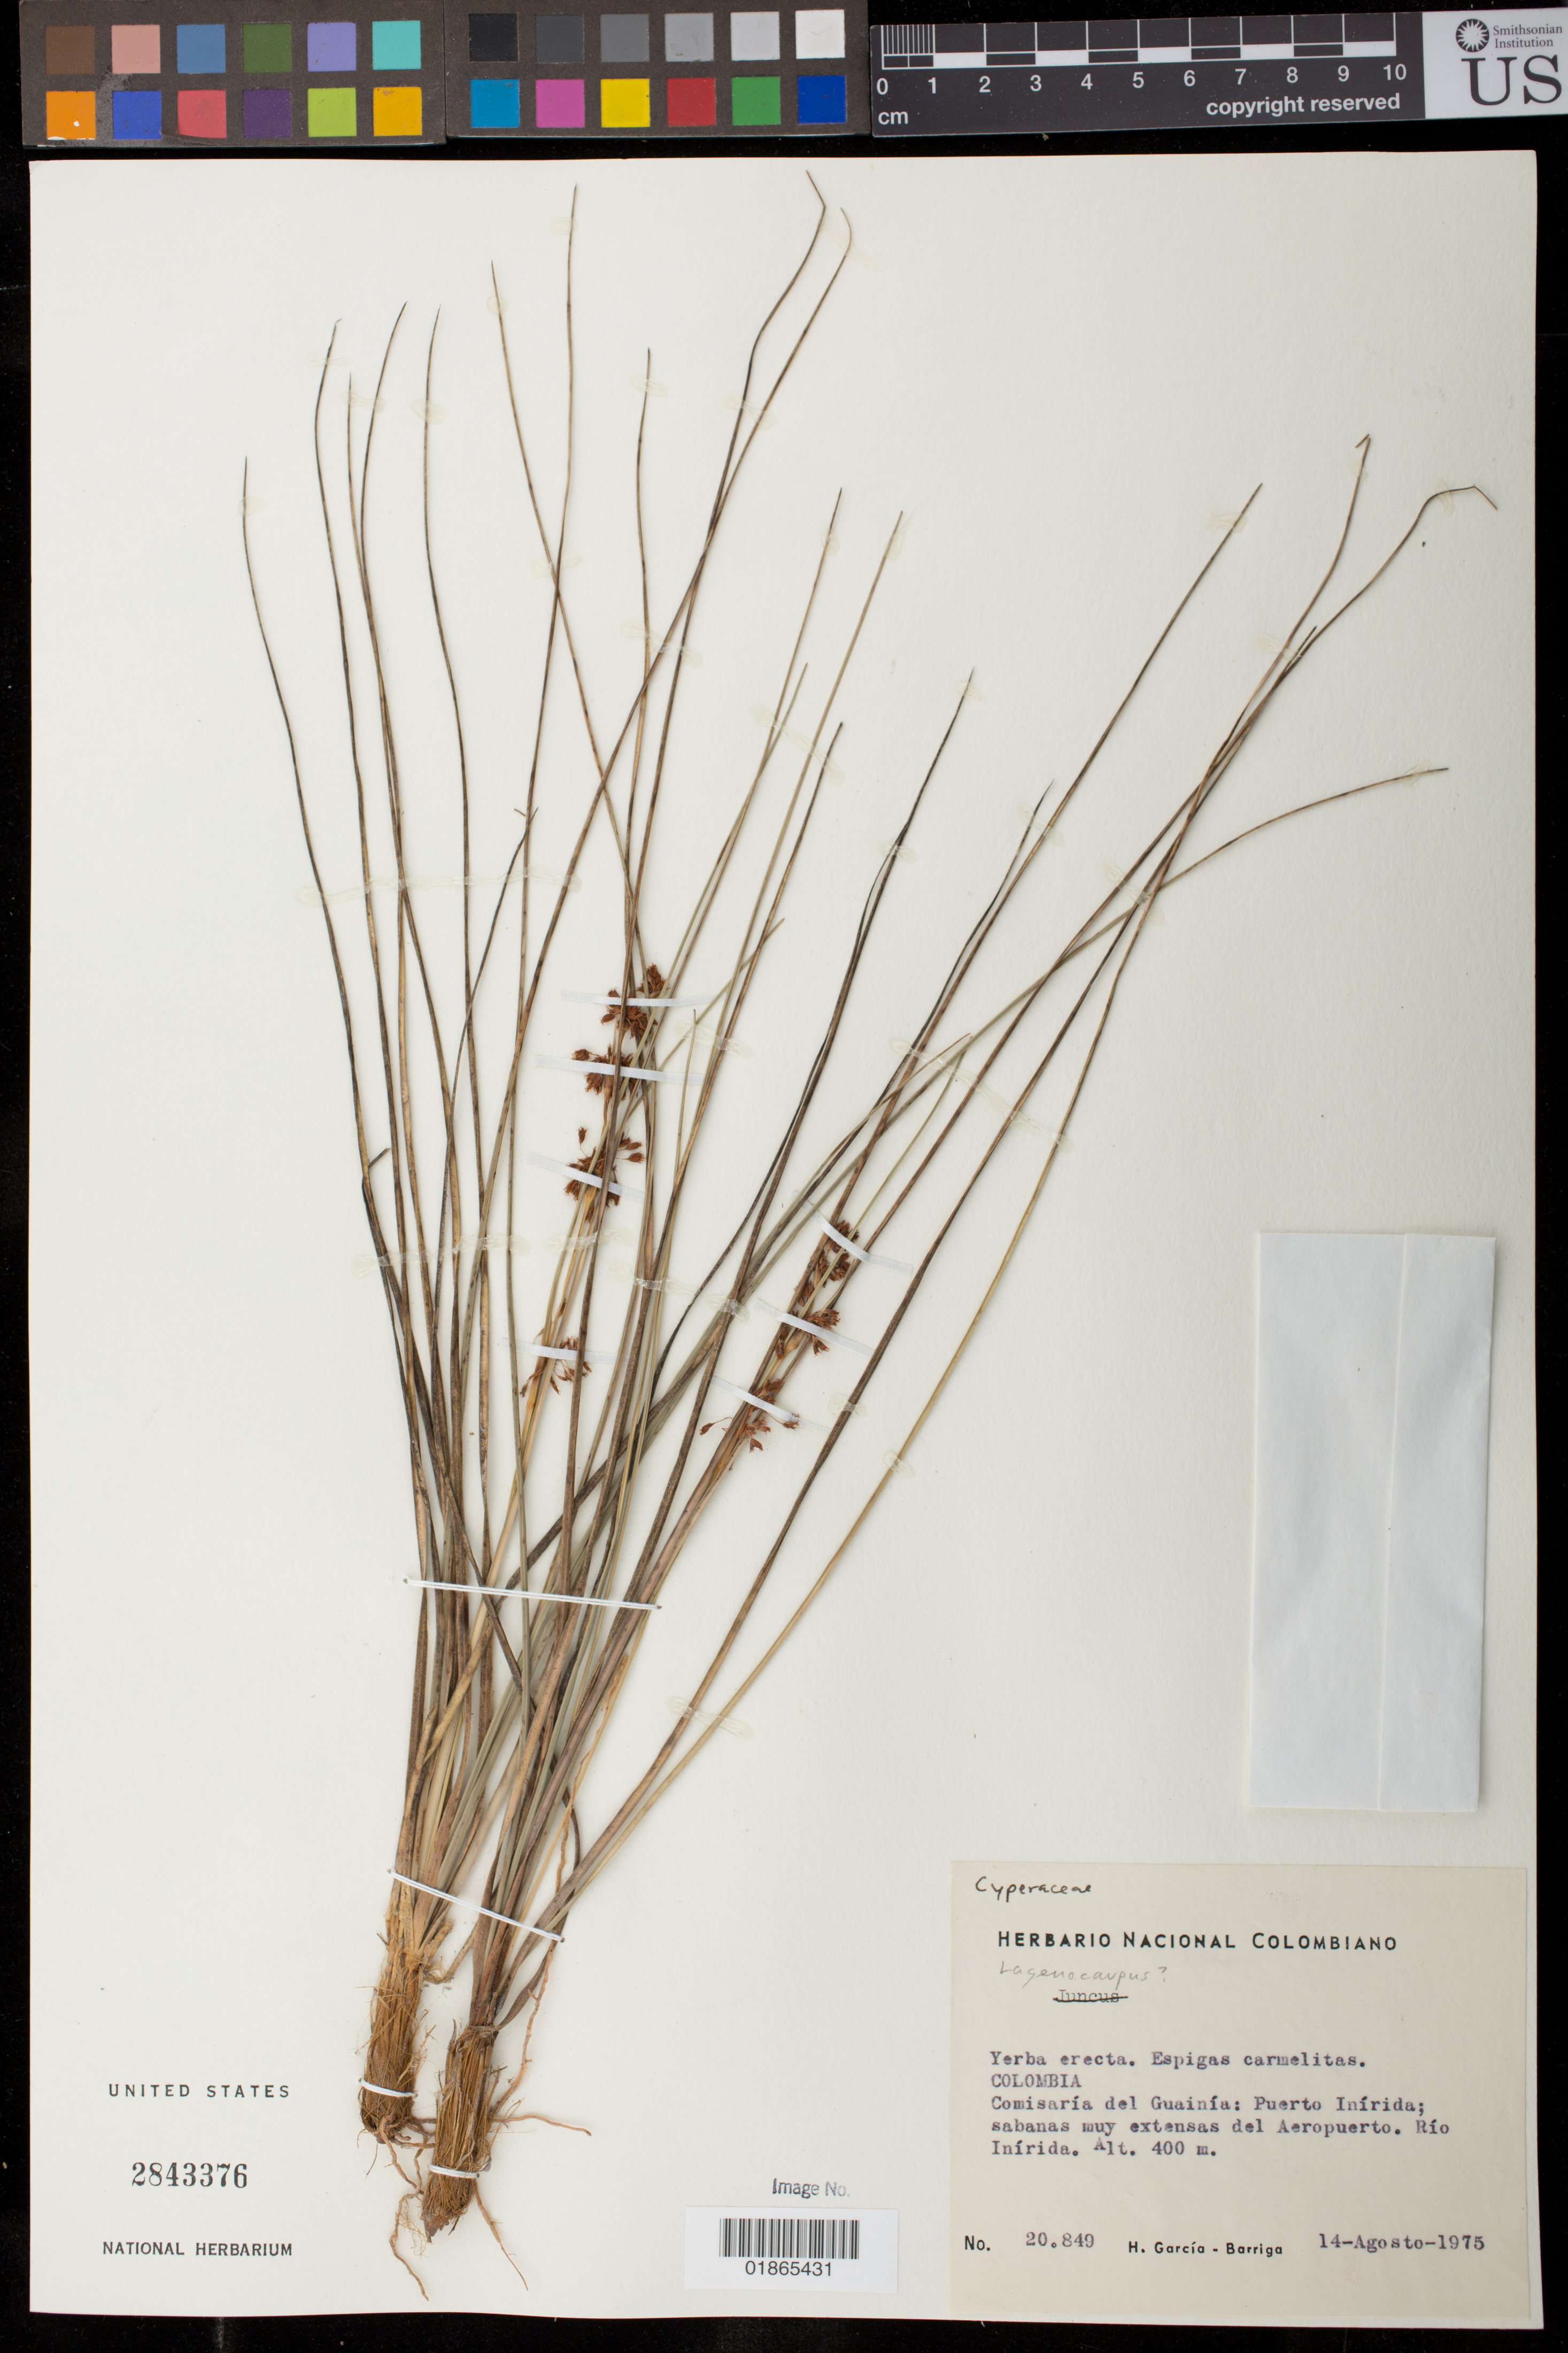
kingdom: Plantae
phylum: Tracheophyta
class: Liliopsida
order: Poales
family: Cyperaceae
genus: Lagenocarpus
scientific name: Lagenocarpus sp.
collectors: H. García Barriga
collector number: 20849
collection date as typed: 8/14/1975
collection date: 1975-08-14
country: Colombia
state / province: Guainía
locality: Comisaria del Guainia: Puerto Inírida; sabanas muy extensas del Aeropuerto. Rio Inírida.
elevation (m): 400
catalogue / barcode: US 2843376